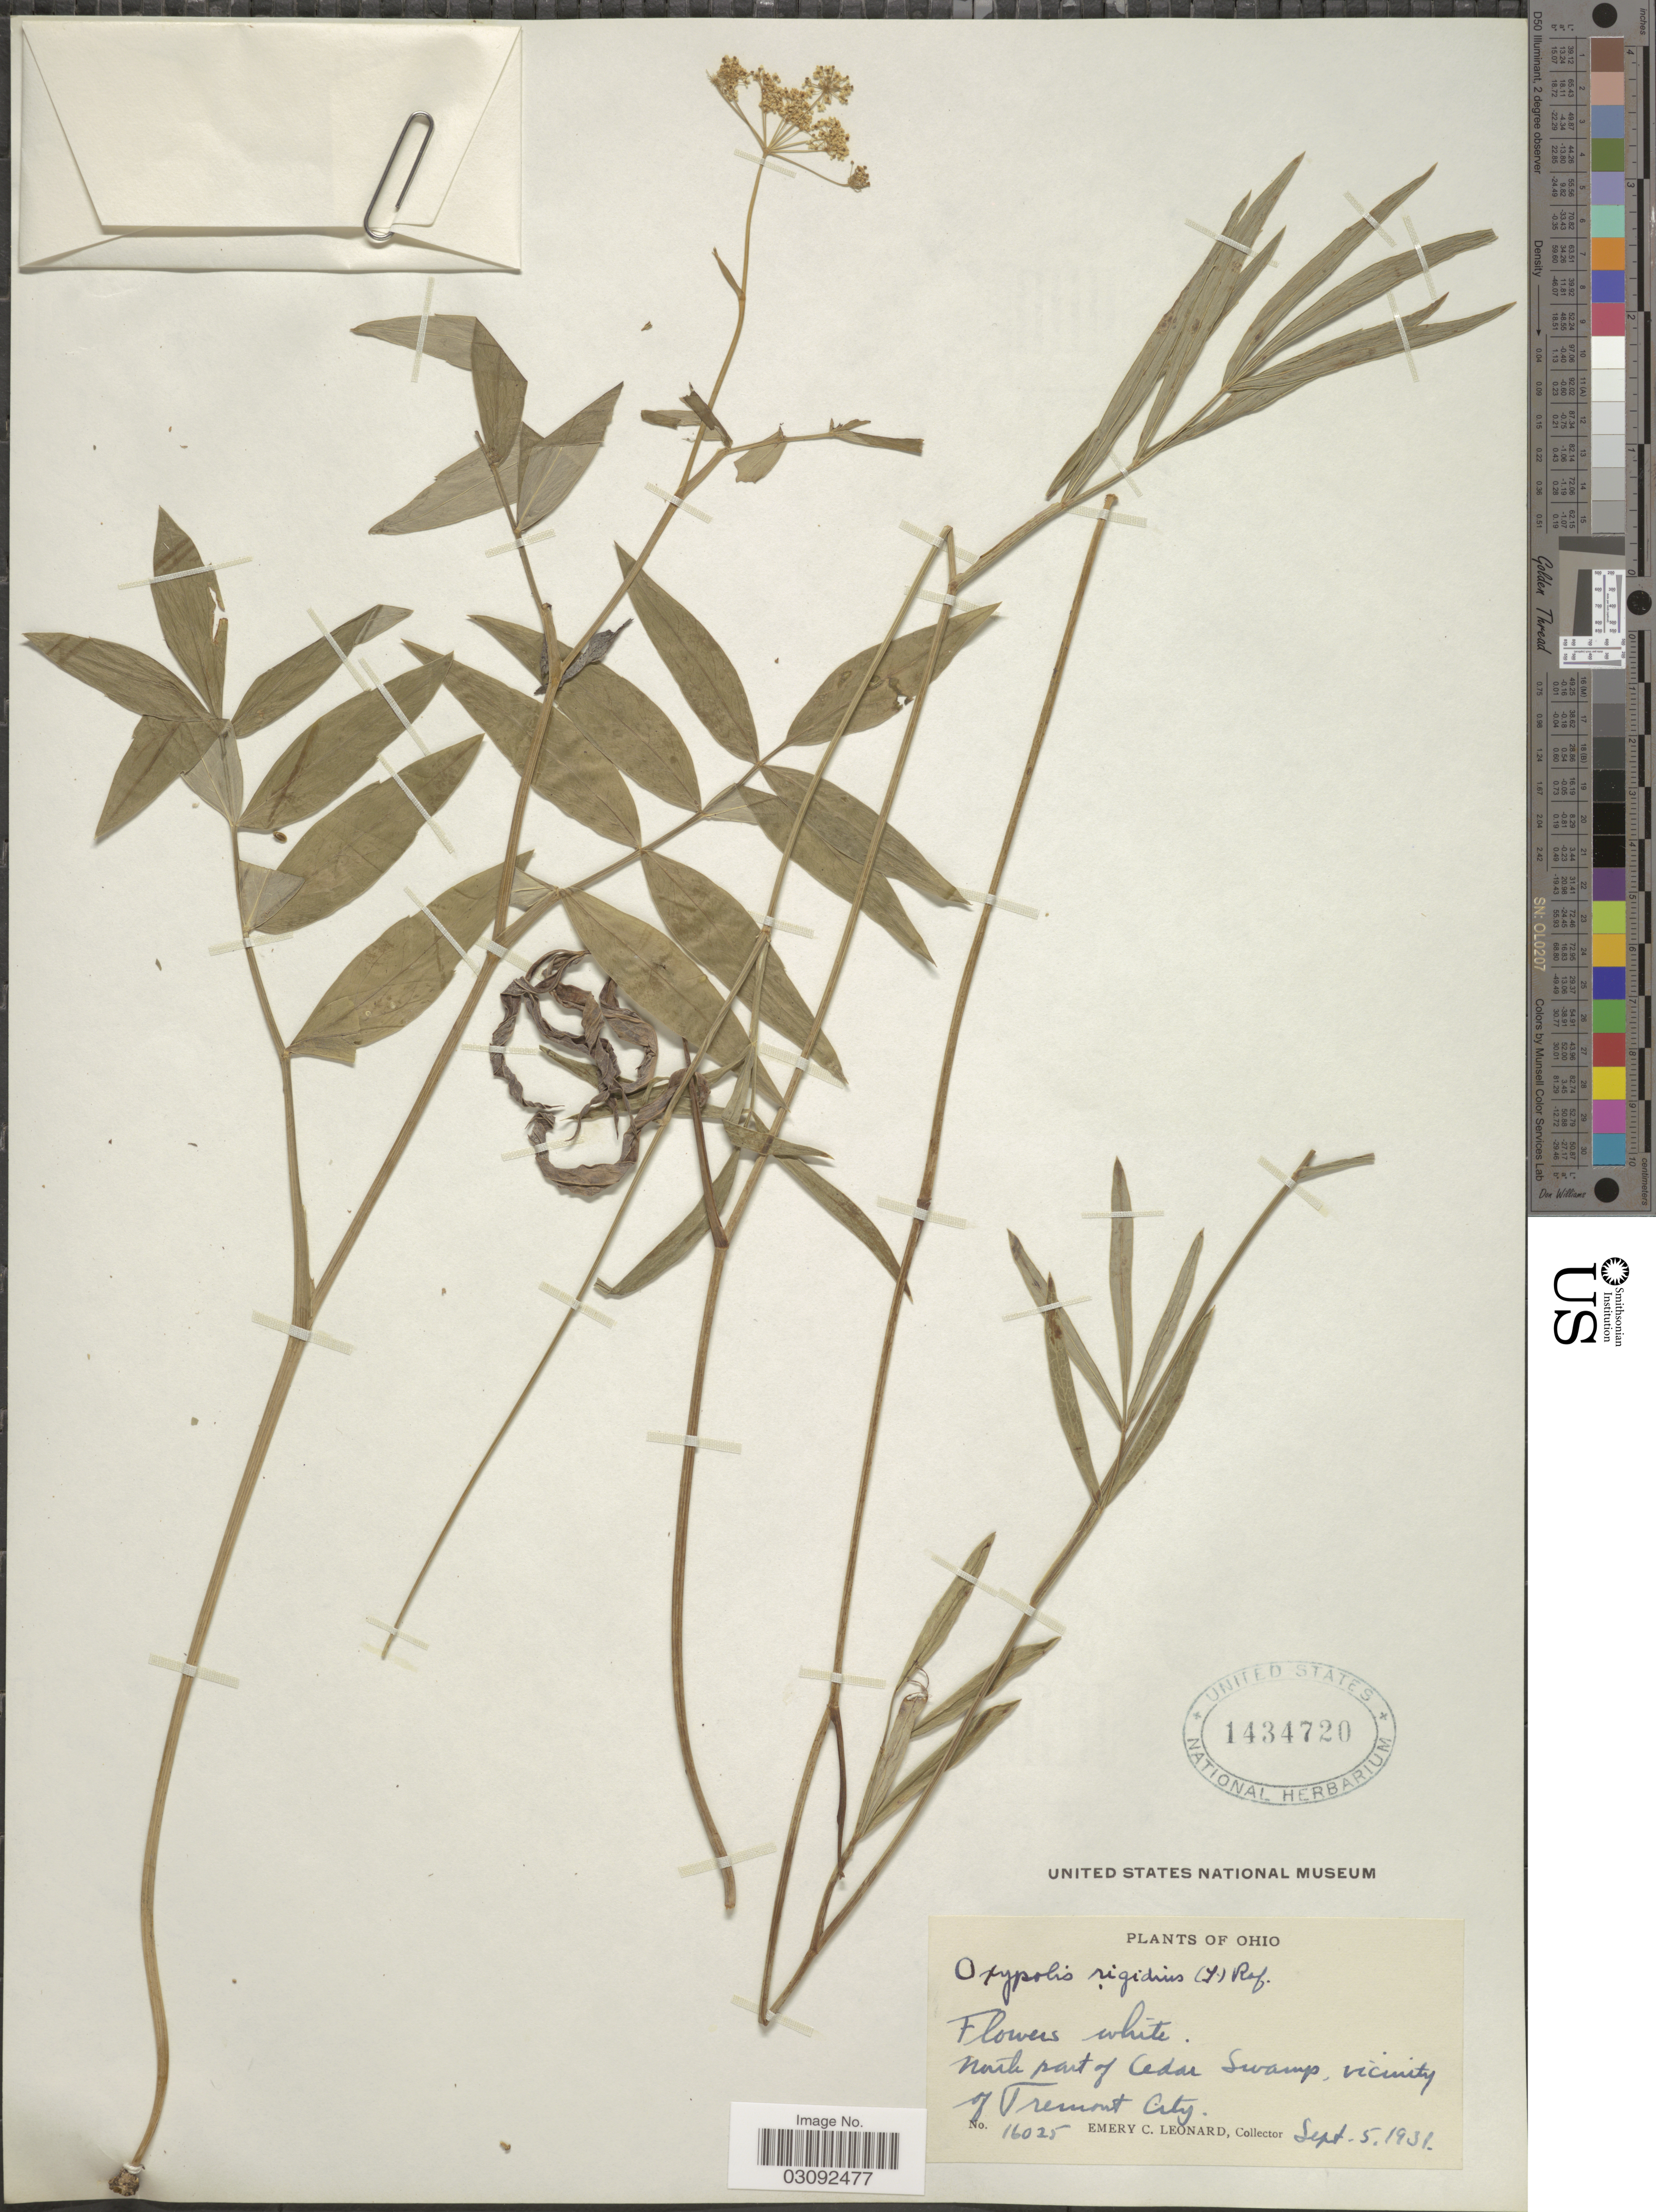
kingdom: Plantae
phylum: Tracheophyta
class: Magnoliopsida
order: Apiales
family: Apiaceae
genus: Oxypolis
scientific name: Oxypolis rigidior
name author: (L.) Raf.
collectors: E. C. Leonard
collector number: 16025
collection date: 1931-09-05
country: United States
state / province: Ohio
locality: North part of Cedar Swamp, vicinity of Tremont City.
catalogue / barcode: US 1434720